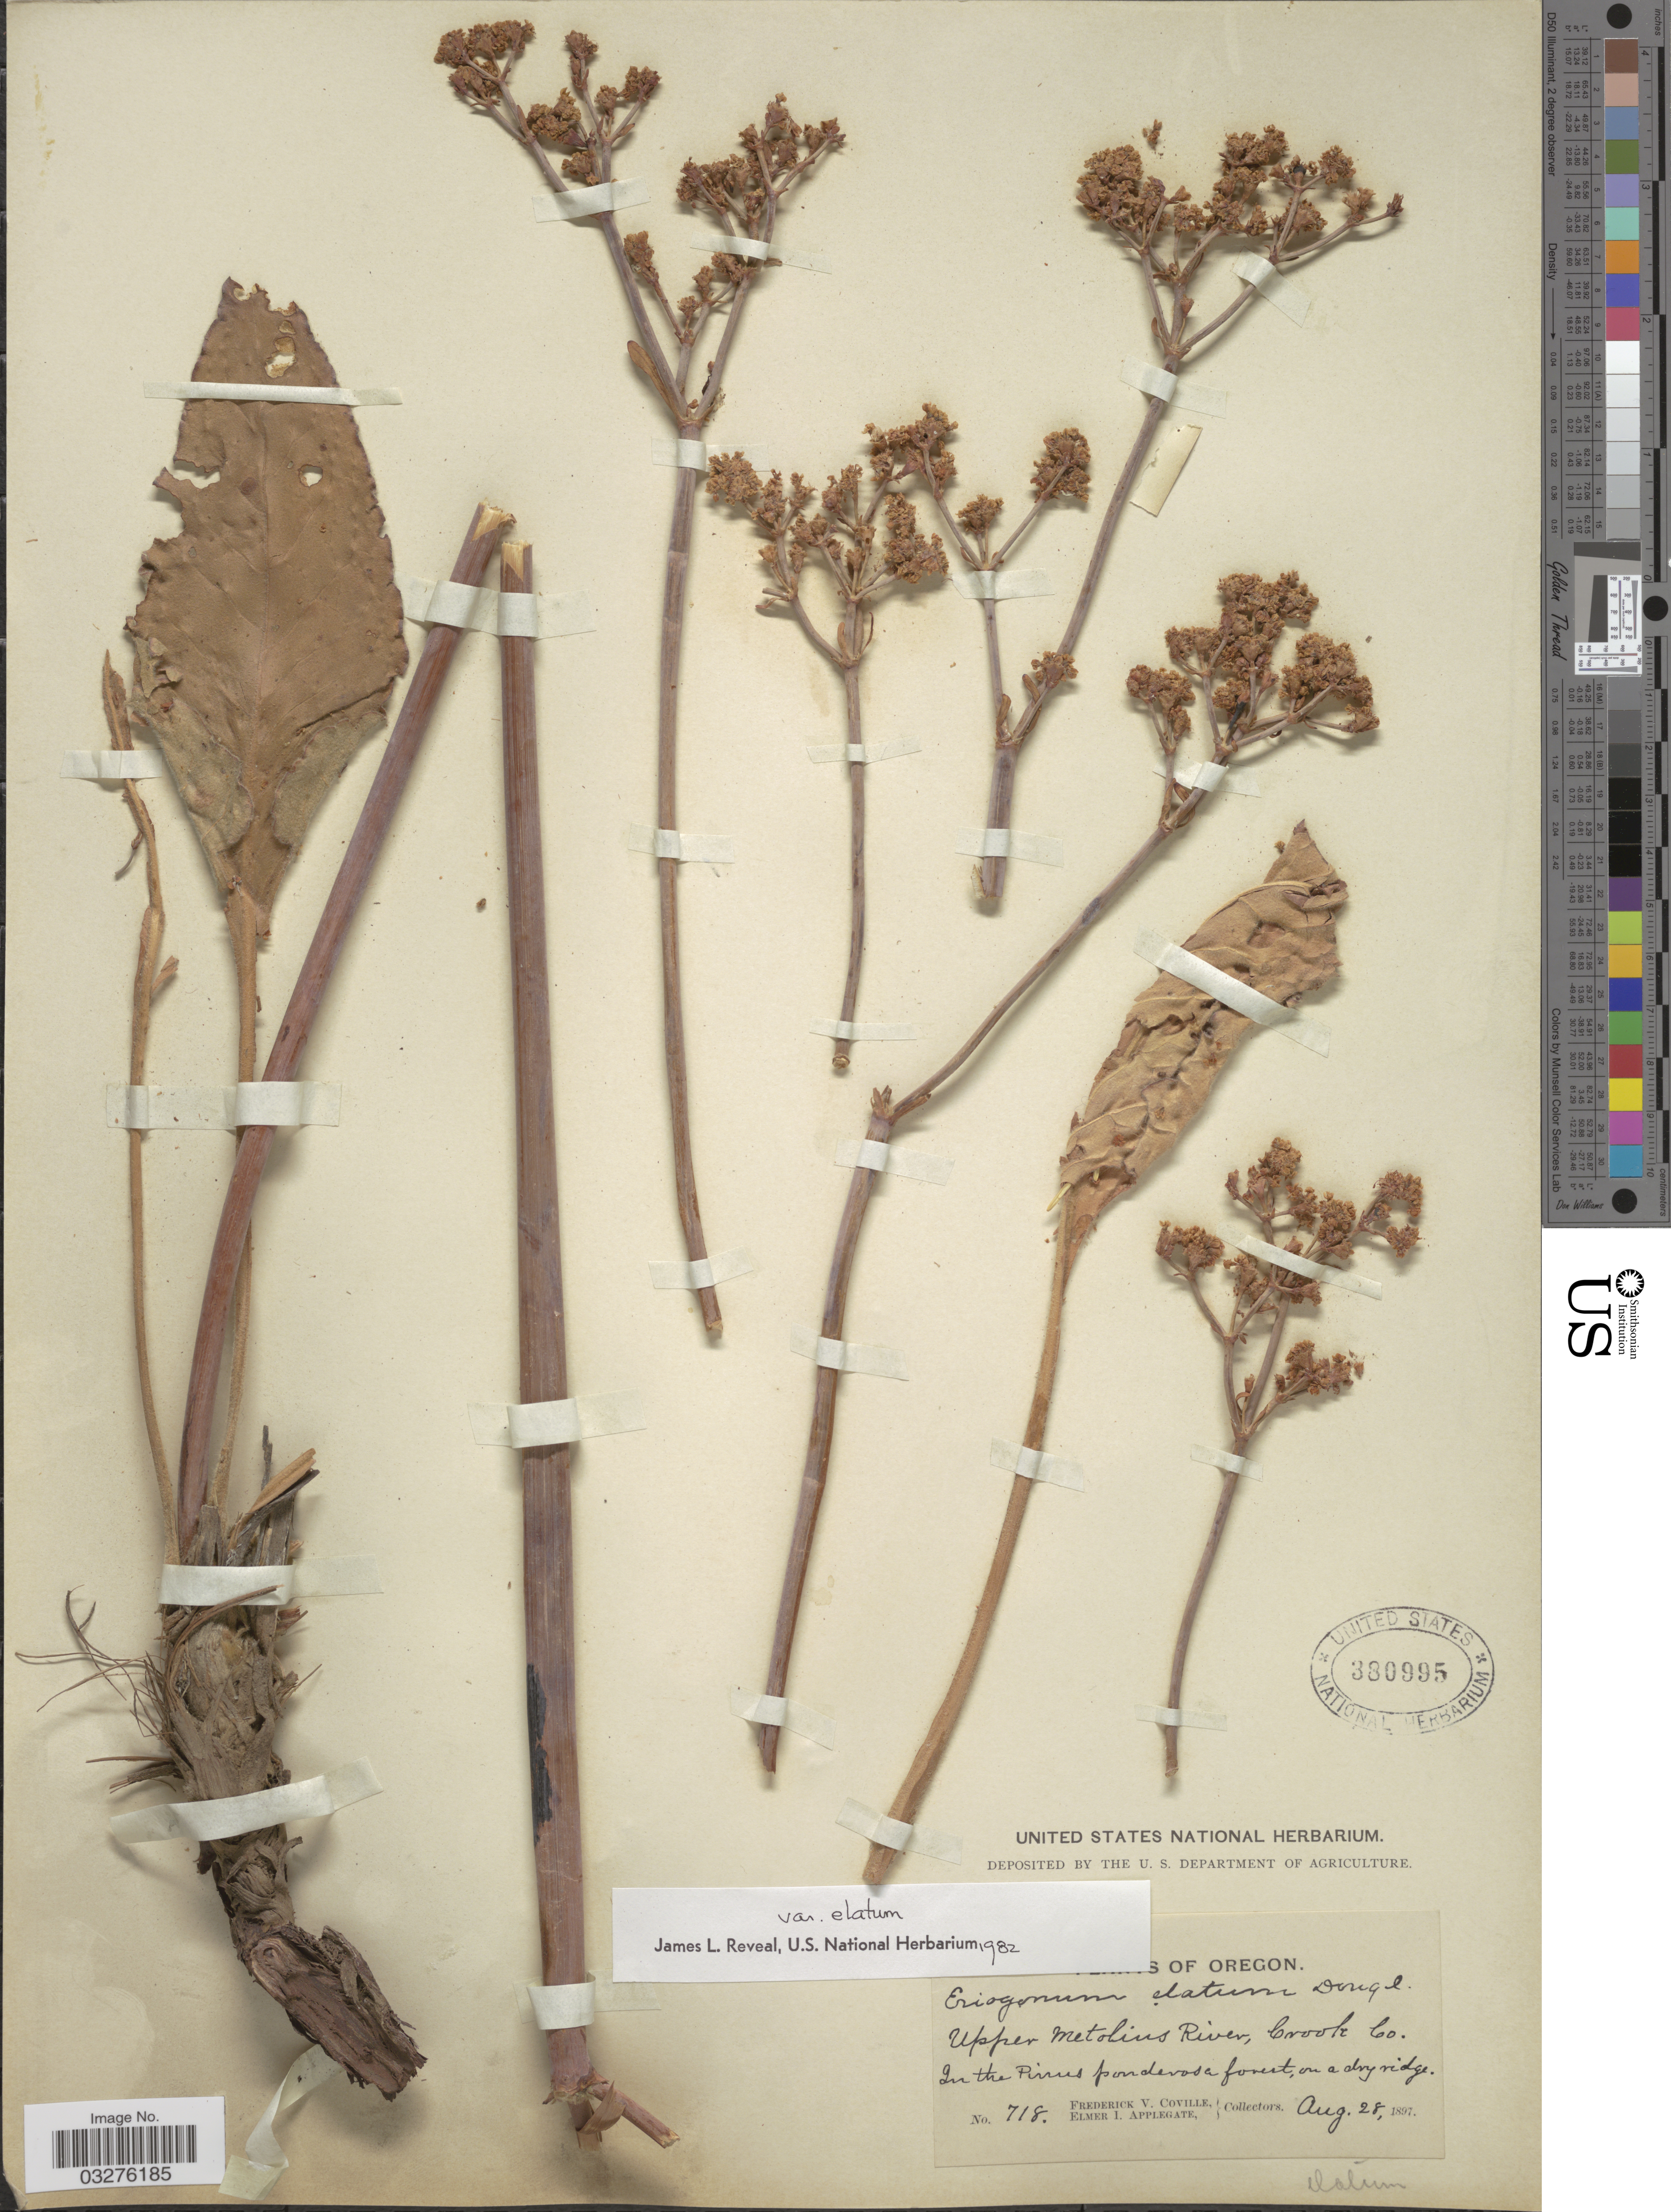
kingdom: Plantae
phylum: Tracheophyta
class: Magnoliopsida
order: Caryophyllales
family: Polygonaceae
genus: Eriogonum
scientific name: Eriogonum elatum var. elatum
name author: Douglas ex Benth.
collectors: F. V. Coville & E. I. Applegate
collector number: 718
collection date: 1897-08-28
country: United States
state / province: Oregon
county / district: Crook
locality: Upper Metolins River, Crook Co.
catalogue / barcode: US 380995